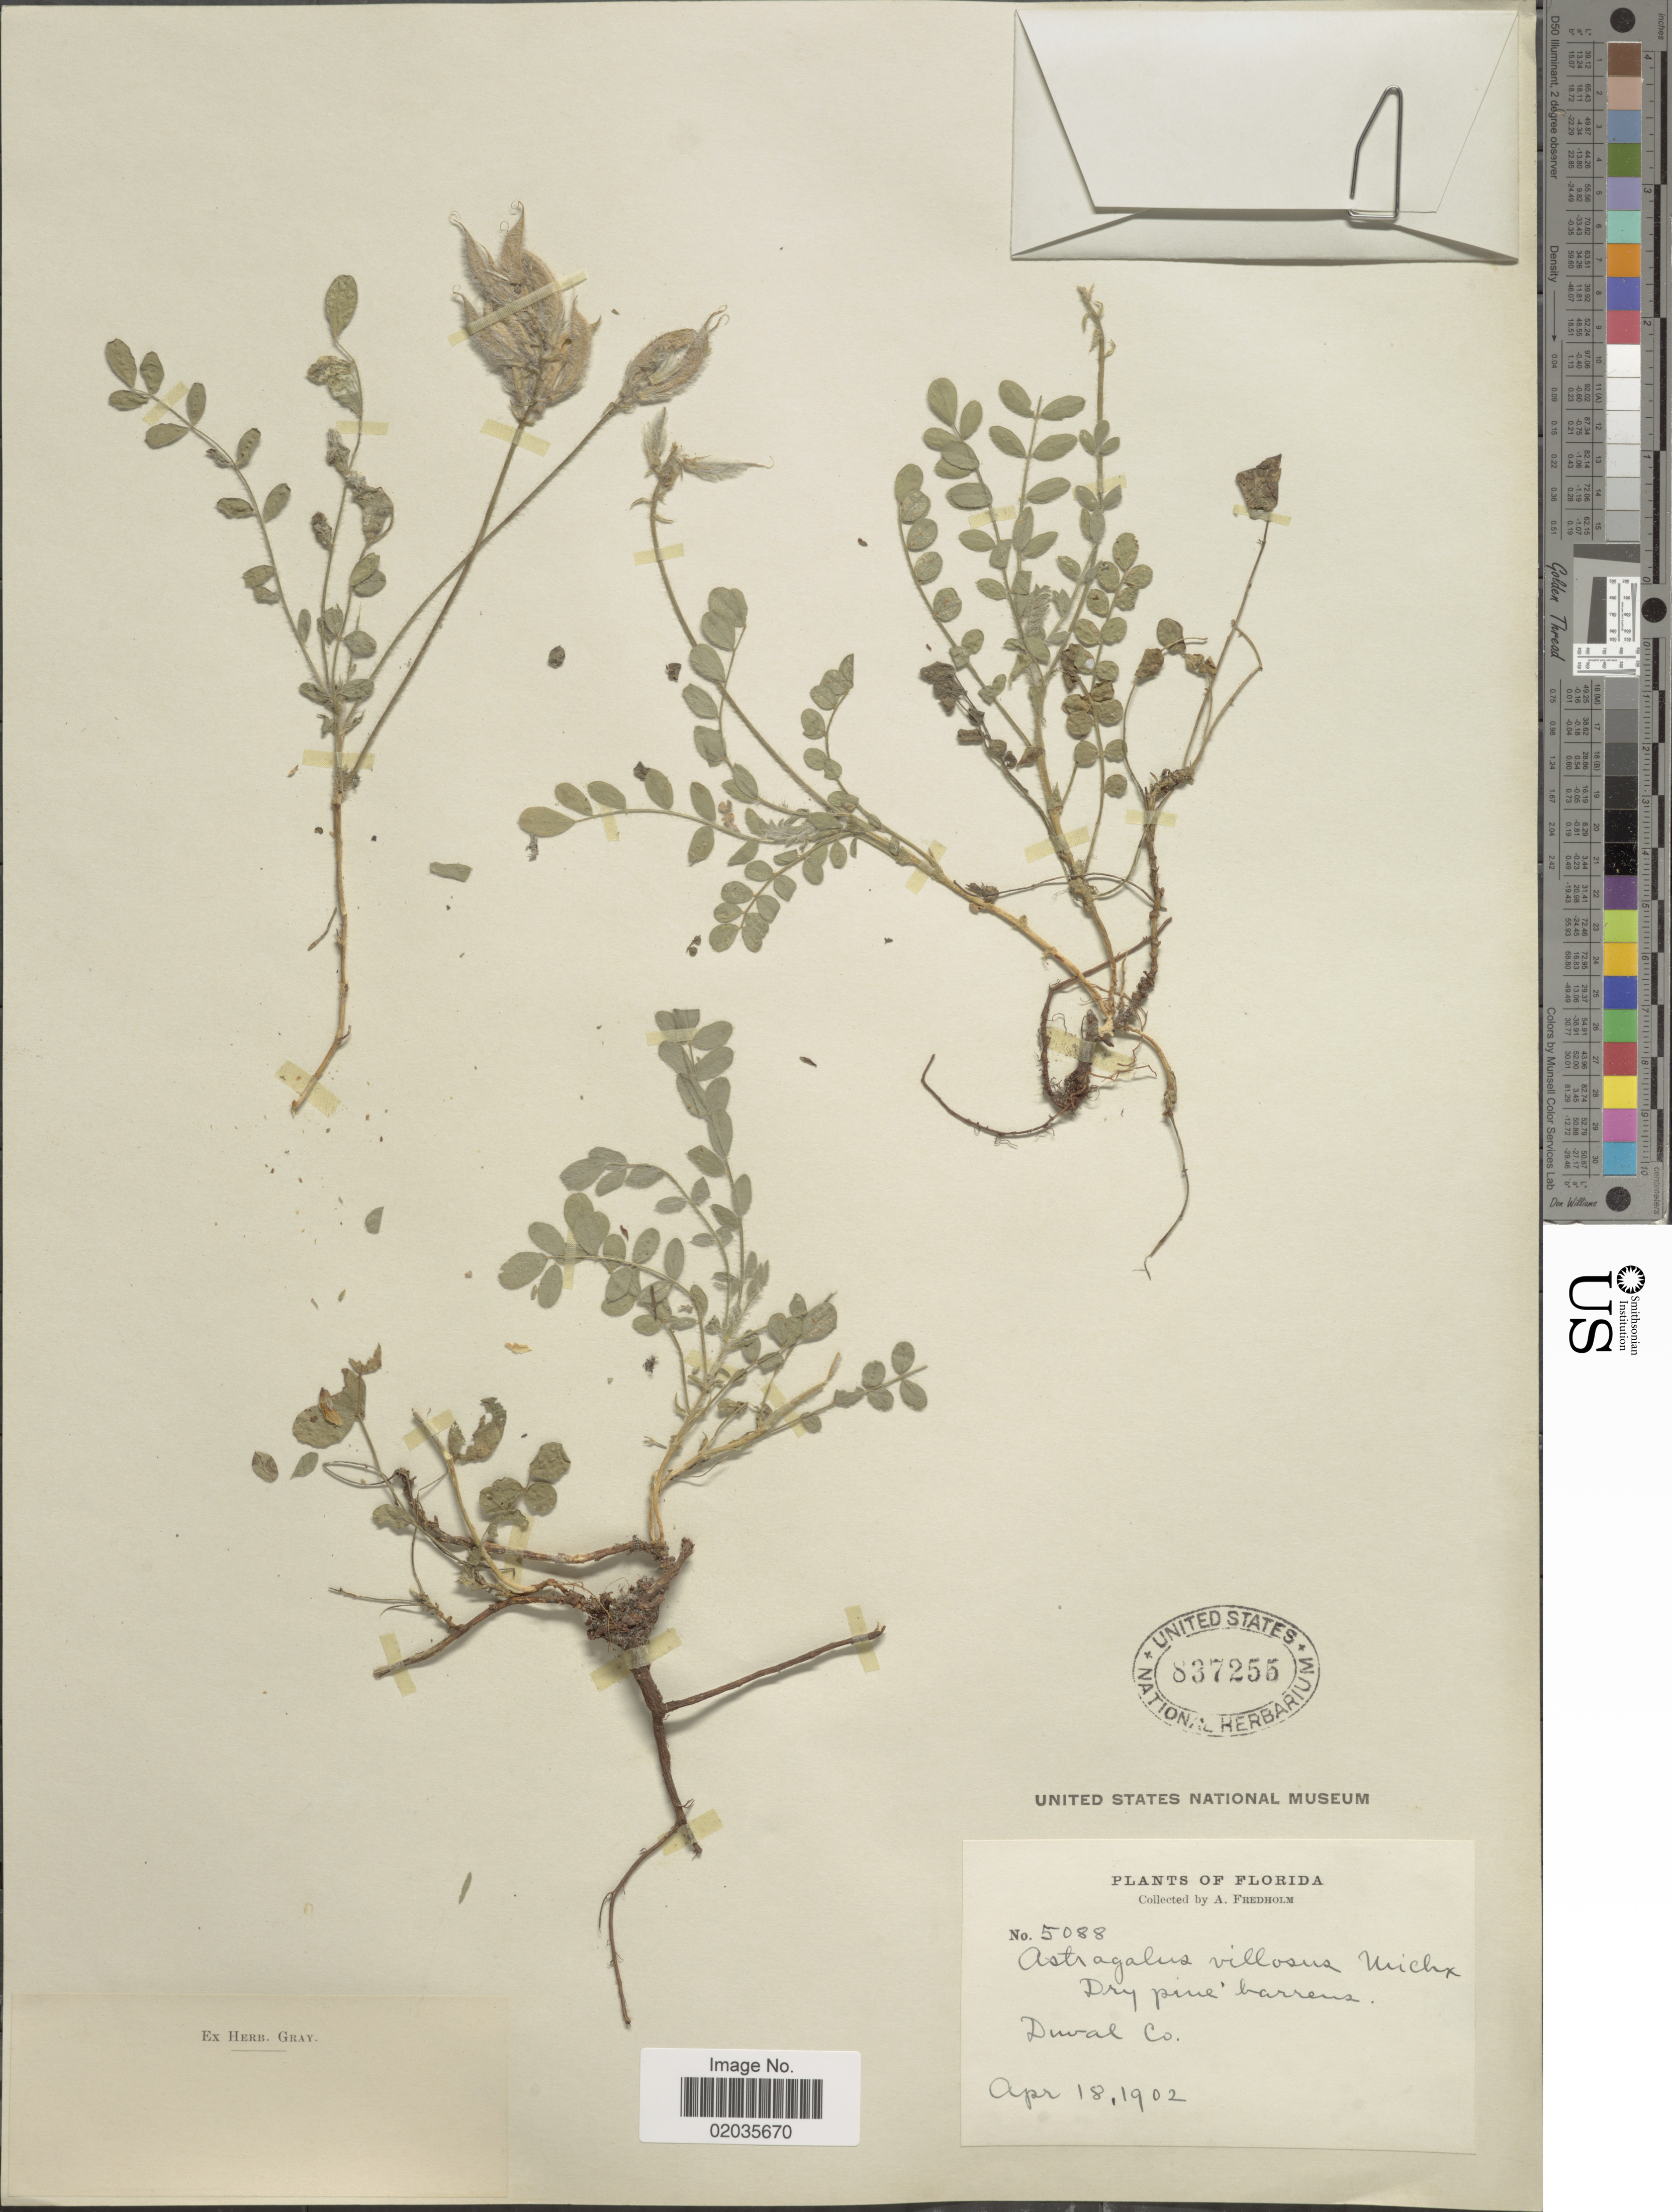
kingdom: Plantae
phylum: Tracheophyta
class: Magnoliopsida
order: Fabales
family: Fabaceae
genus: Astragalus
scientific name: Astragalus villosus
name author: Michx.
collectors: A. Fredholm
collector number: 5088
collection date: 1902-04-18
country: United States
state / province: Florida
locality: Duval Co.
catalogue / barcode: US 837255